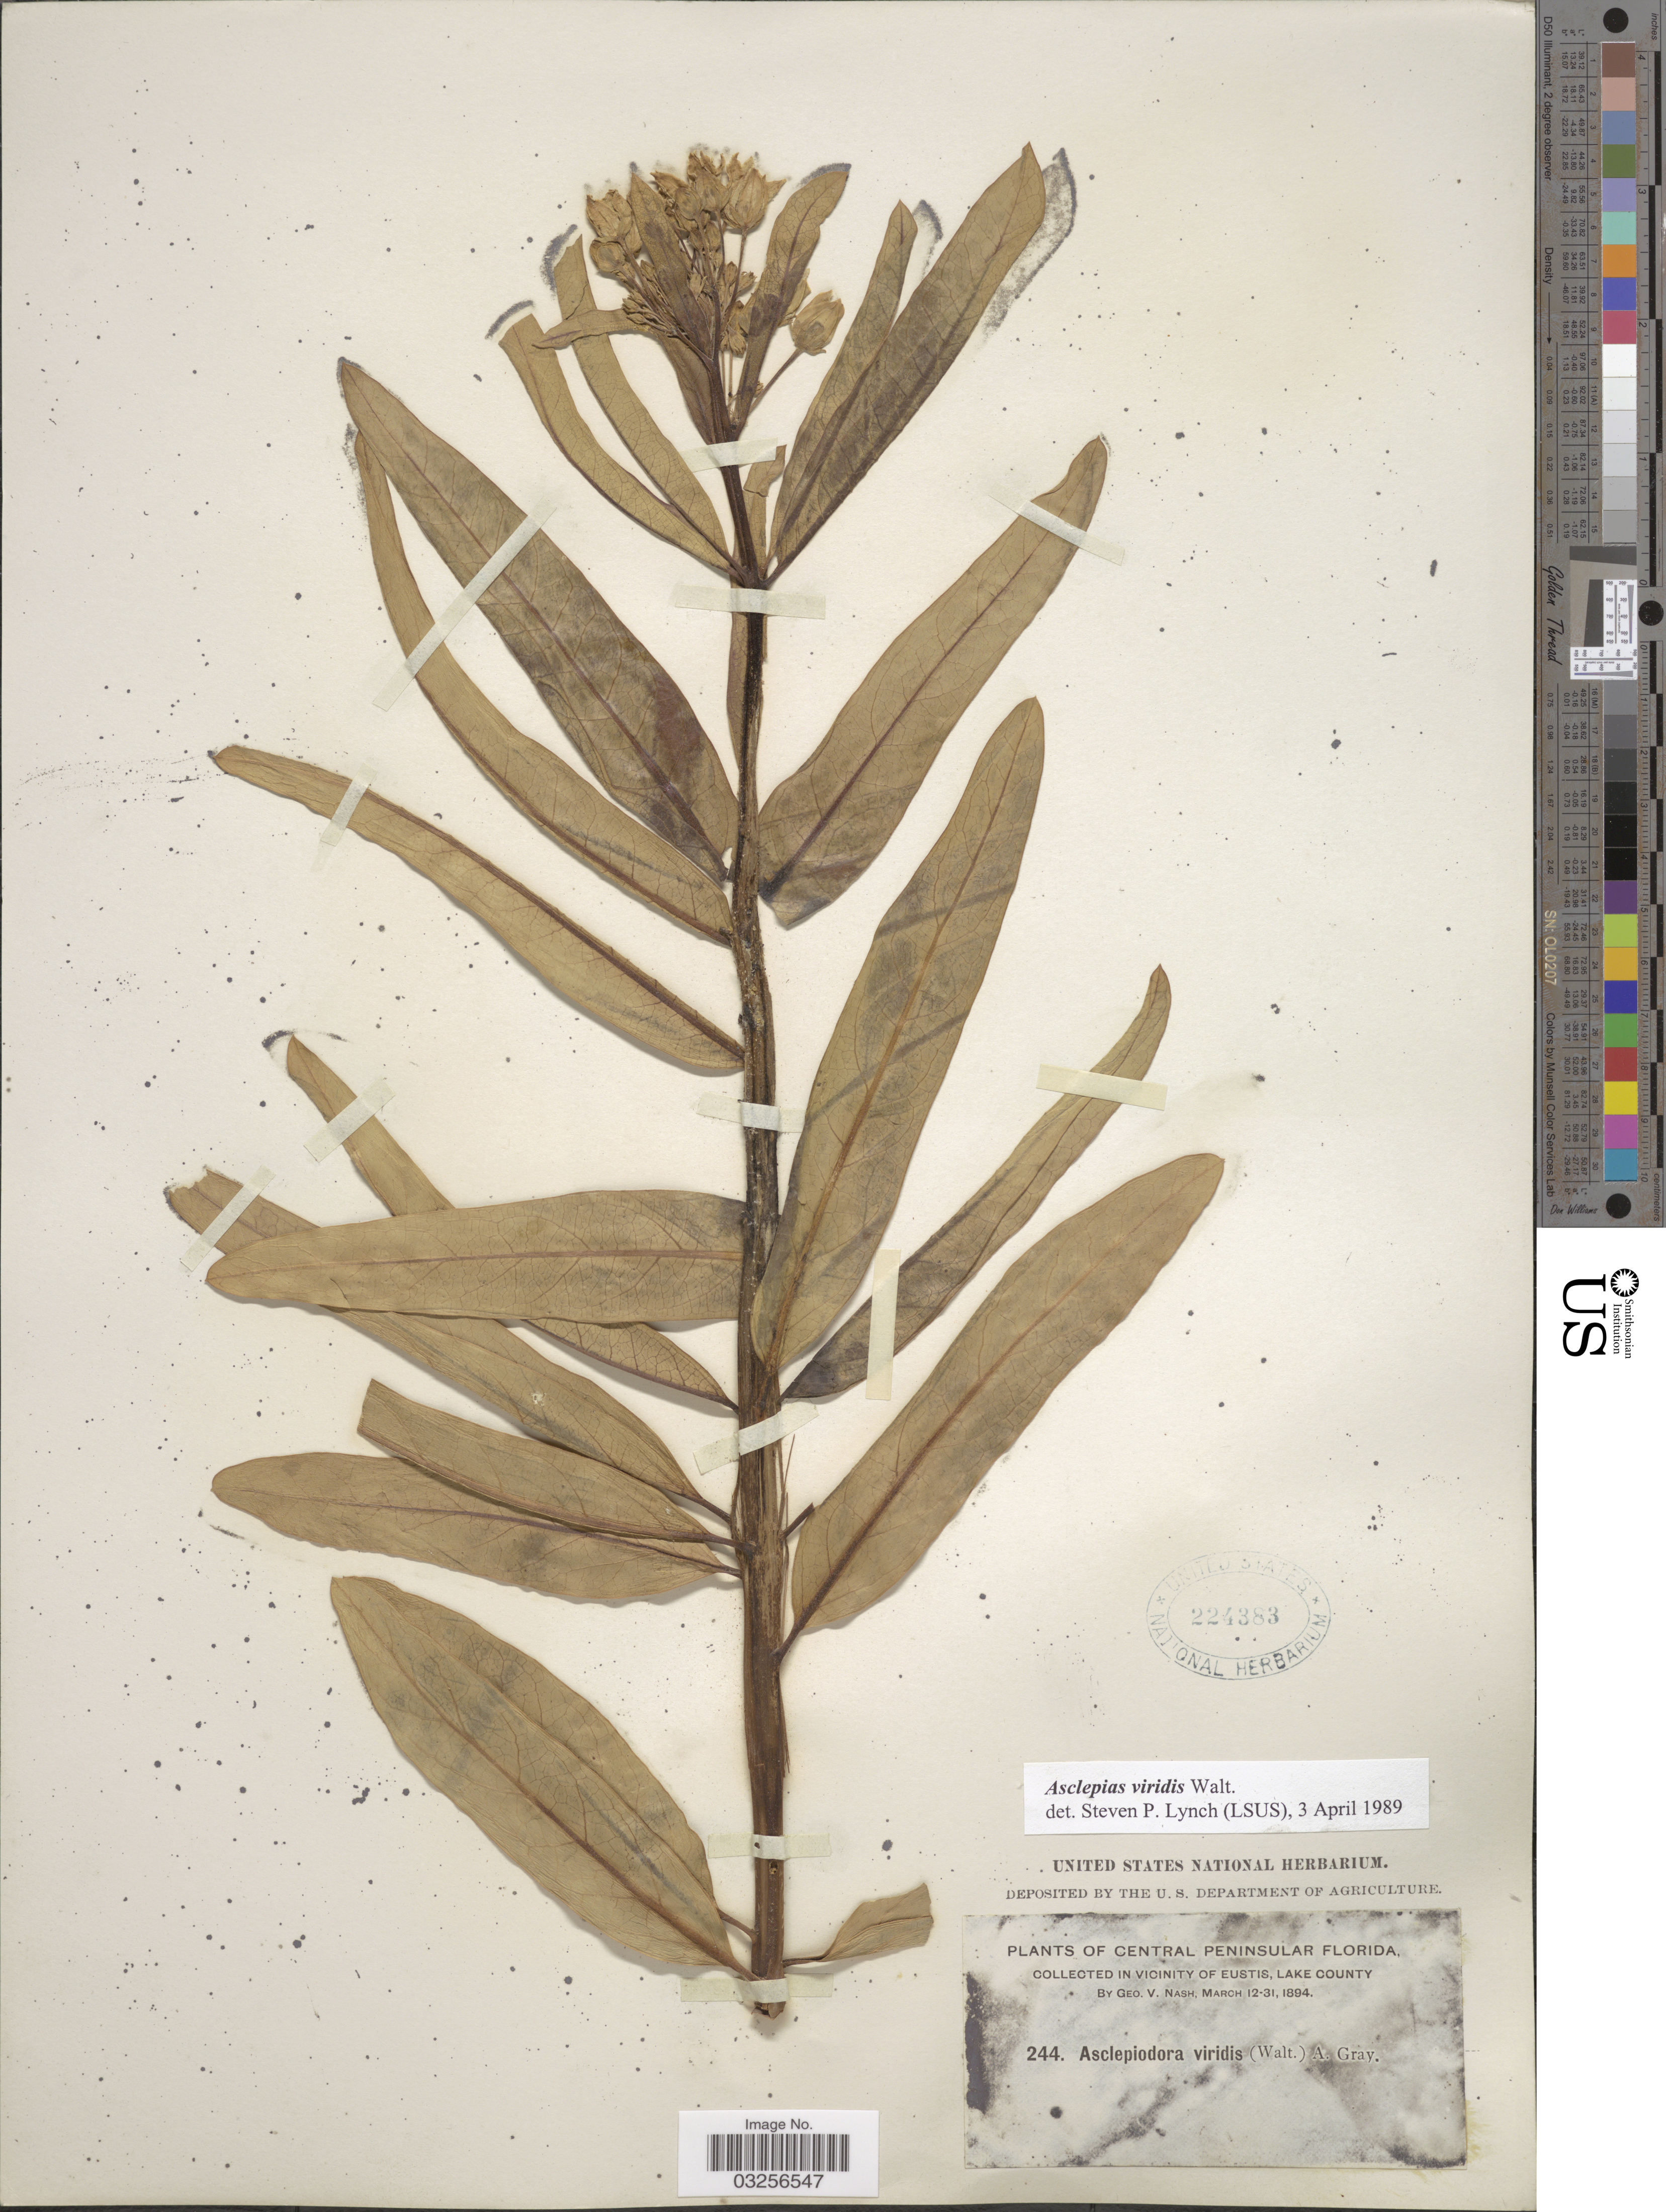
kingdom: Plantae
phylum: Tracheophyta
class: Magnoliopsida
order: Gentianales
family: Apocynaceae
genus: Asclepias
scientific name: Asclepias viridis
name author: Walter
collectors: G. V. Nash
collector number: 244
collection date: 1894-03-12/1894-03-31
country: United States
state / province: Florida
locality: Central Peninsular Florida. In Vicinity of Eustis, Lake County.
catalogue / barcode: US 224383